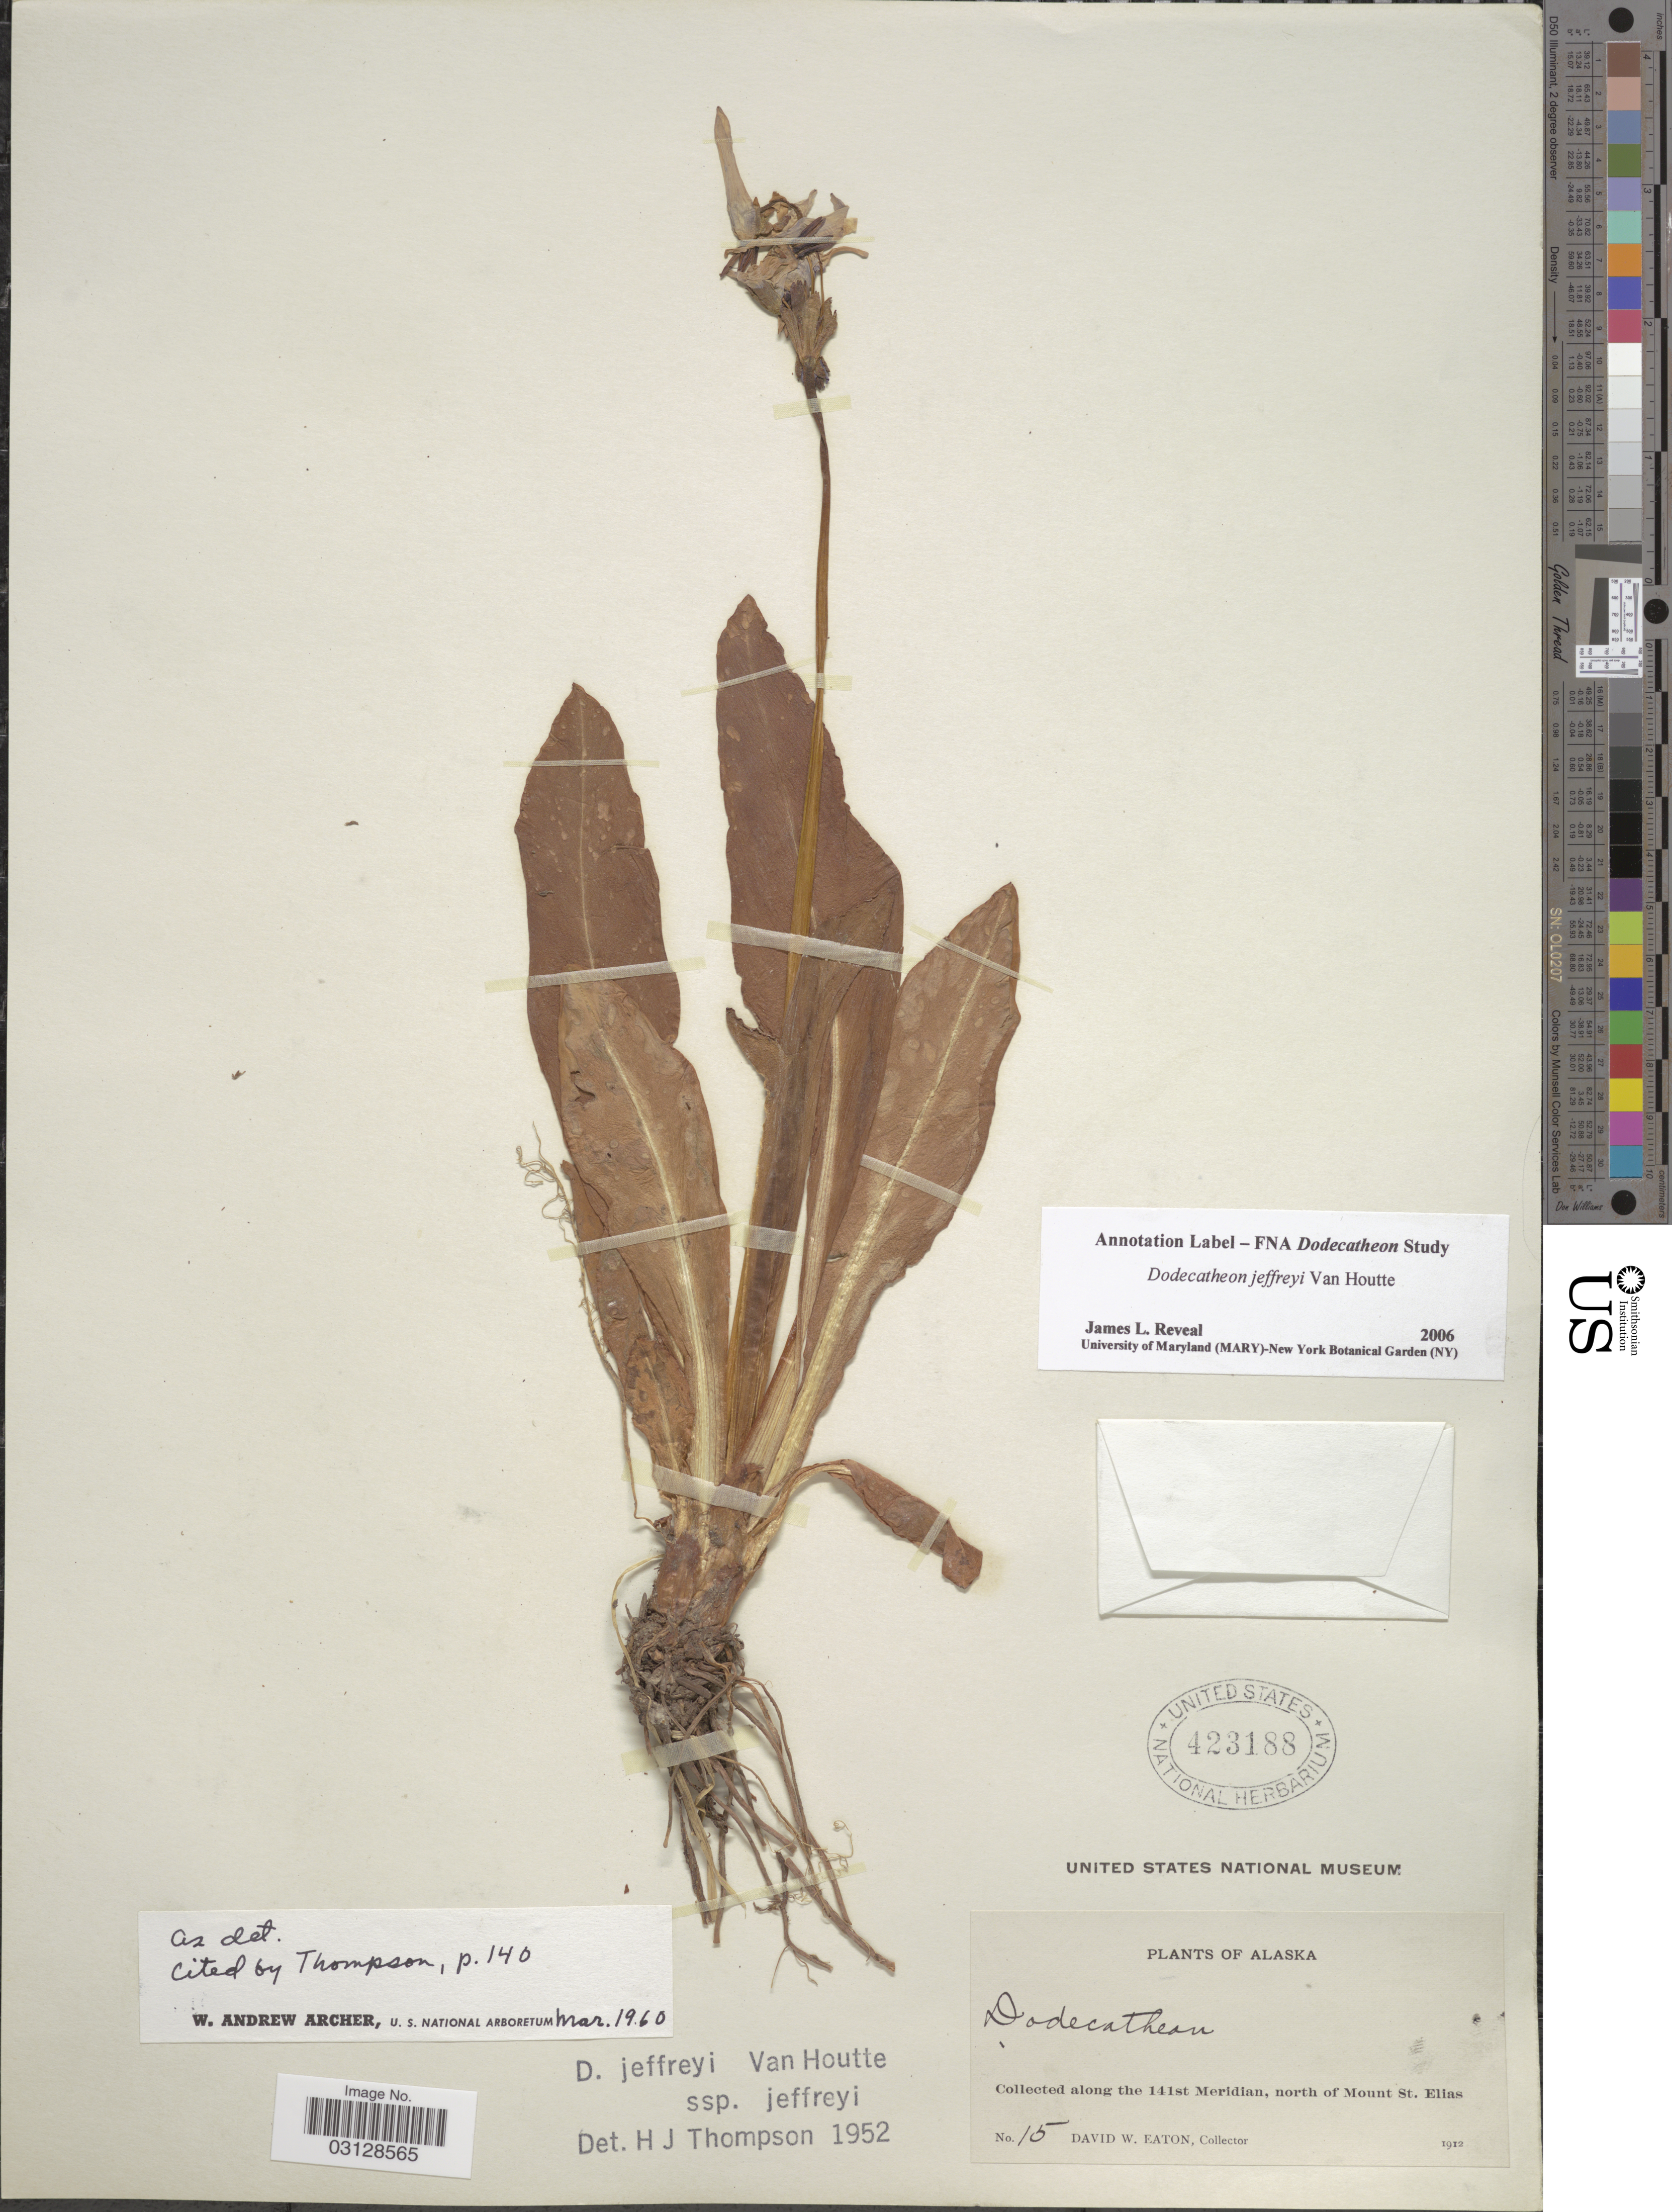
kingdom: Plantae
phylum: Tracheophyta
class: Magnoliopsida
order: Ericales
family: Primulaceae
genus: Dodecatheon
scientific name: Dodecatheon jeffreyi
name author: Van Houtte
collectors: D. Eaton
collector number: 15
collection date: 1912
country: United States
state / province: Alaska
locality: Along the 141st Meridian, north of Mount St. Elias.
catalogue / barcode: US 423188